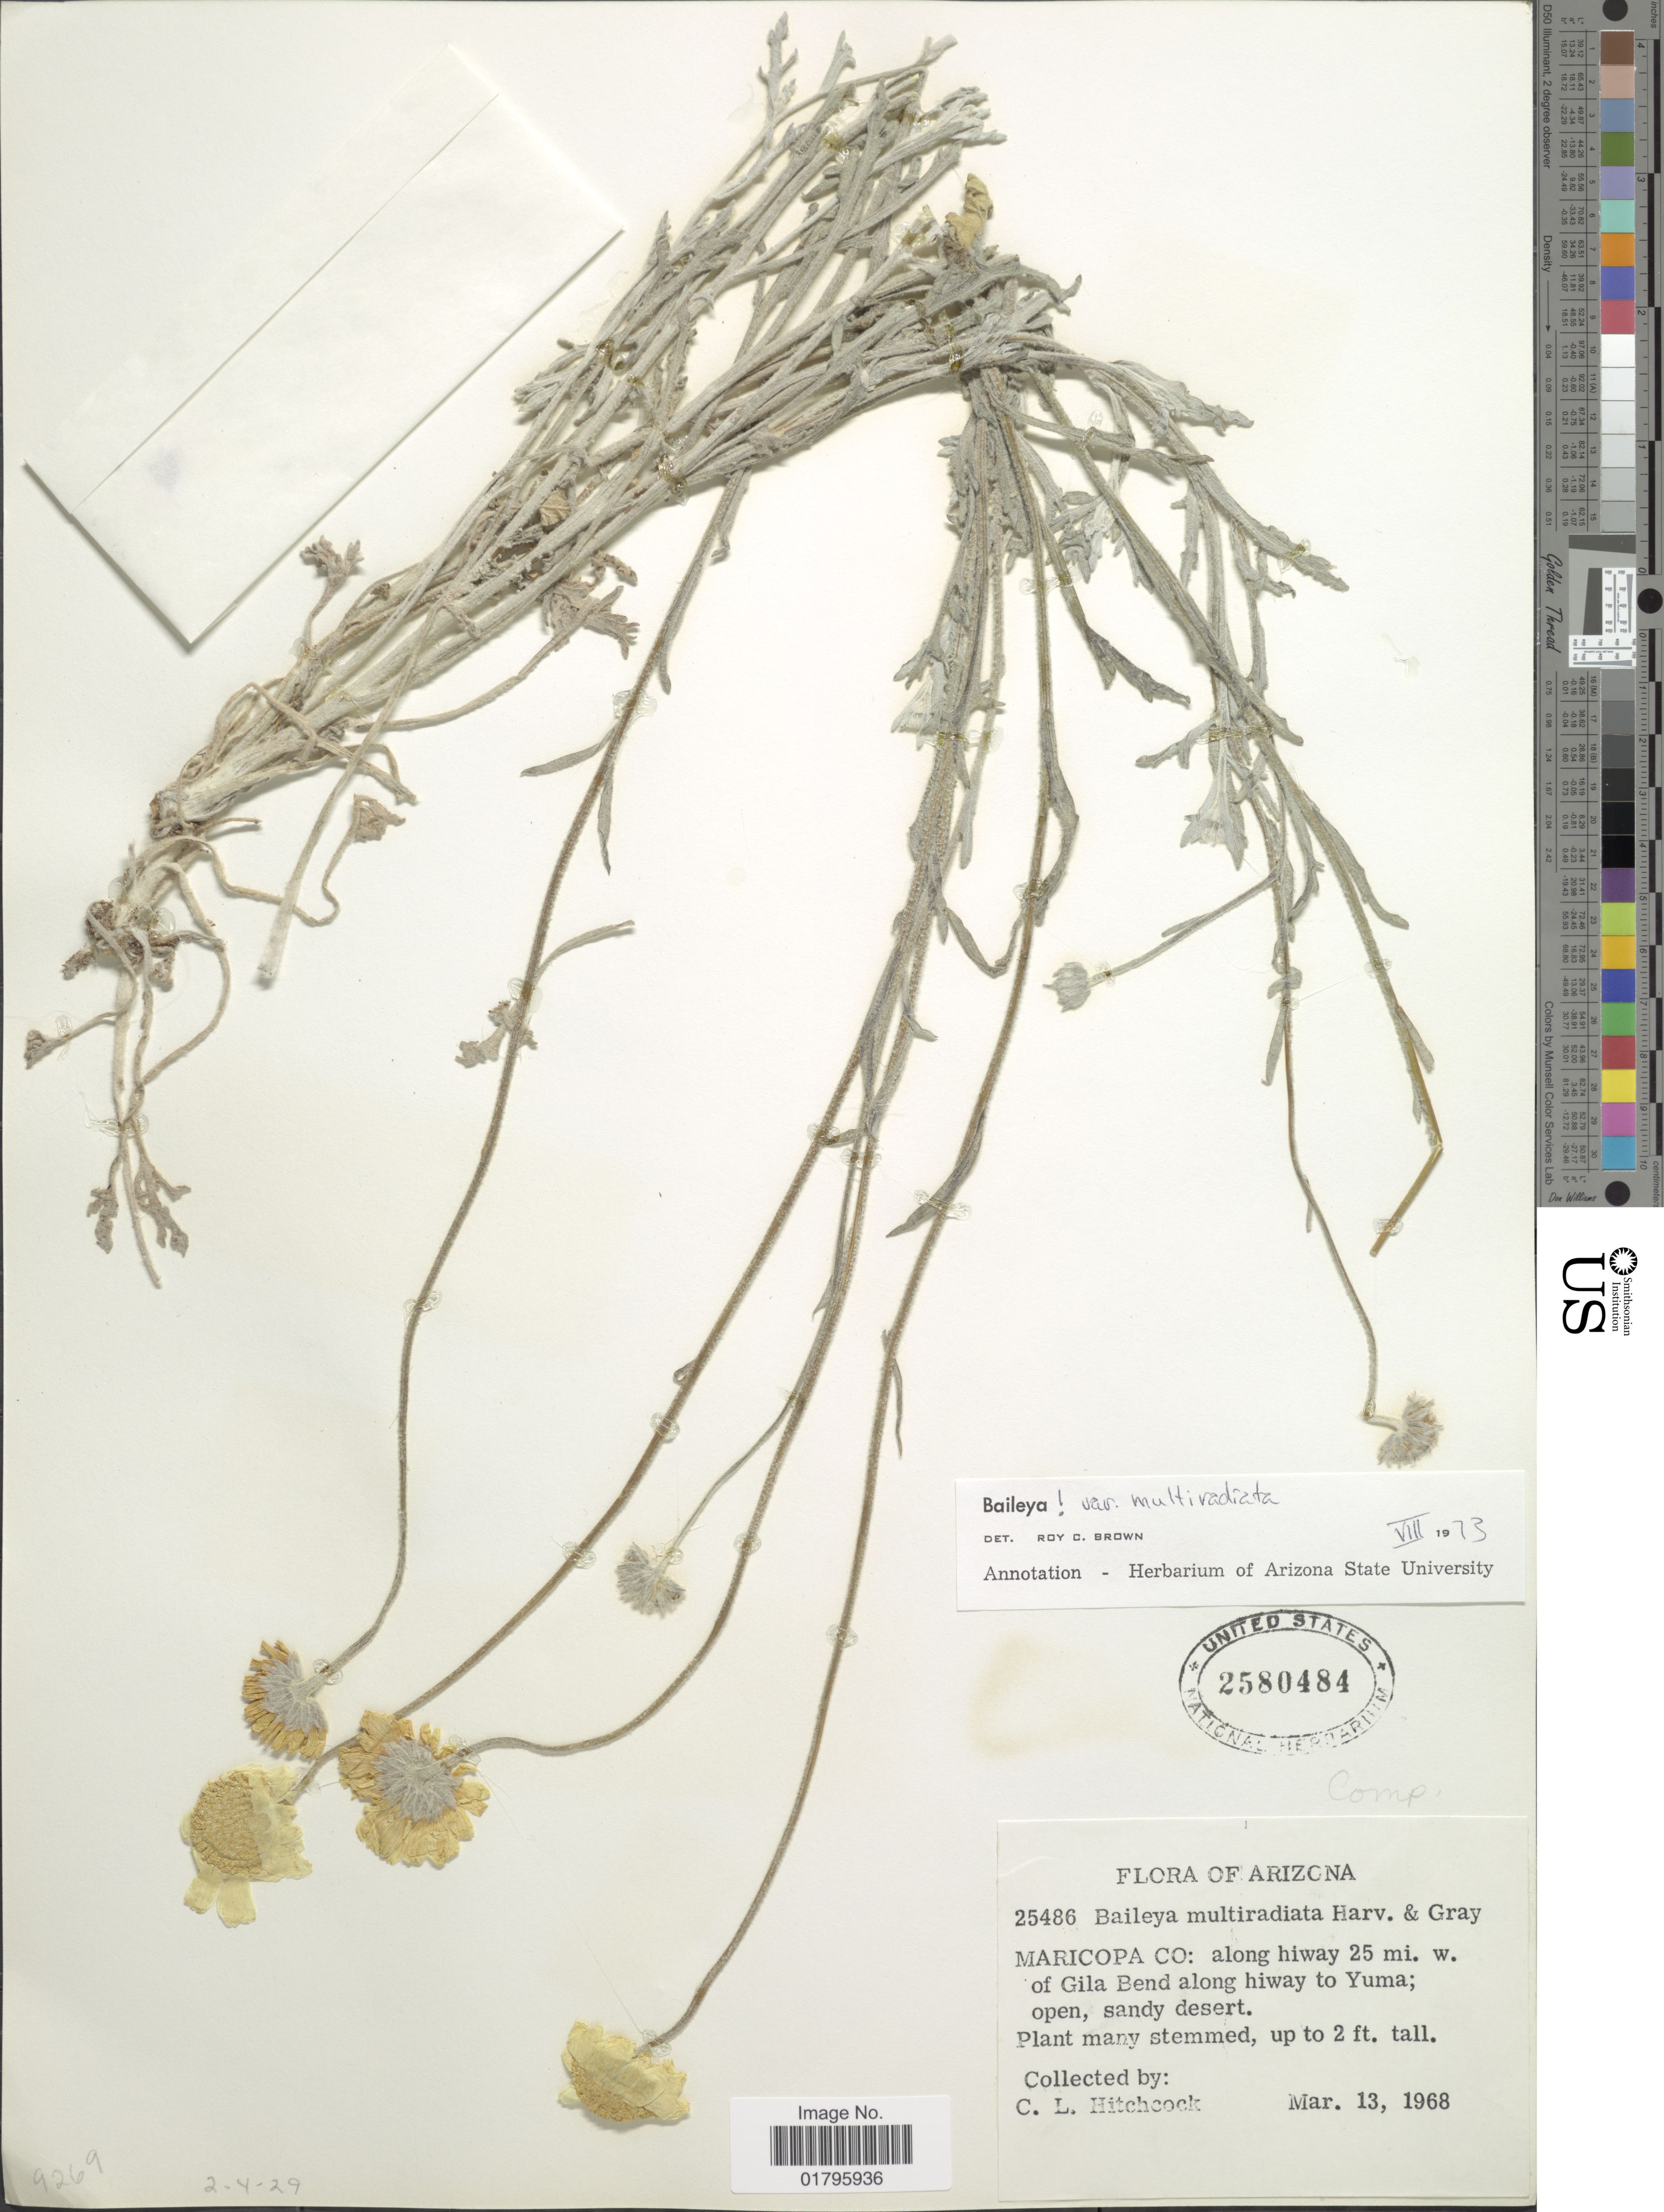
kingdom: Plantae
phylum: Tracheophyta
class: Magnoliopsida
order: Asterales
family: Asteraceae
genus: Baileya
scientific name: Baileya multiradiata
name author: Harv. & A. Gray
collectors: C. L. Hitchcock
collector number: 25486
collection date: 1968-03-13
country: United States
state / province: Arizona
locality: Arizona. Maricopa Co: along hiway 25 mi. W of Gila Bend along hiway to Yuma; open sandy desert.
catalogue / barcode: US 2580484